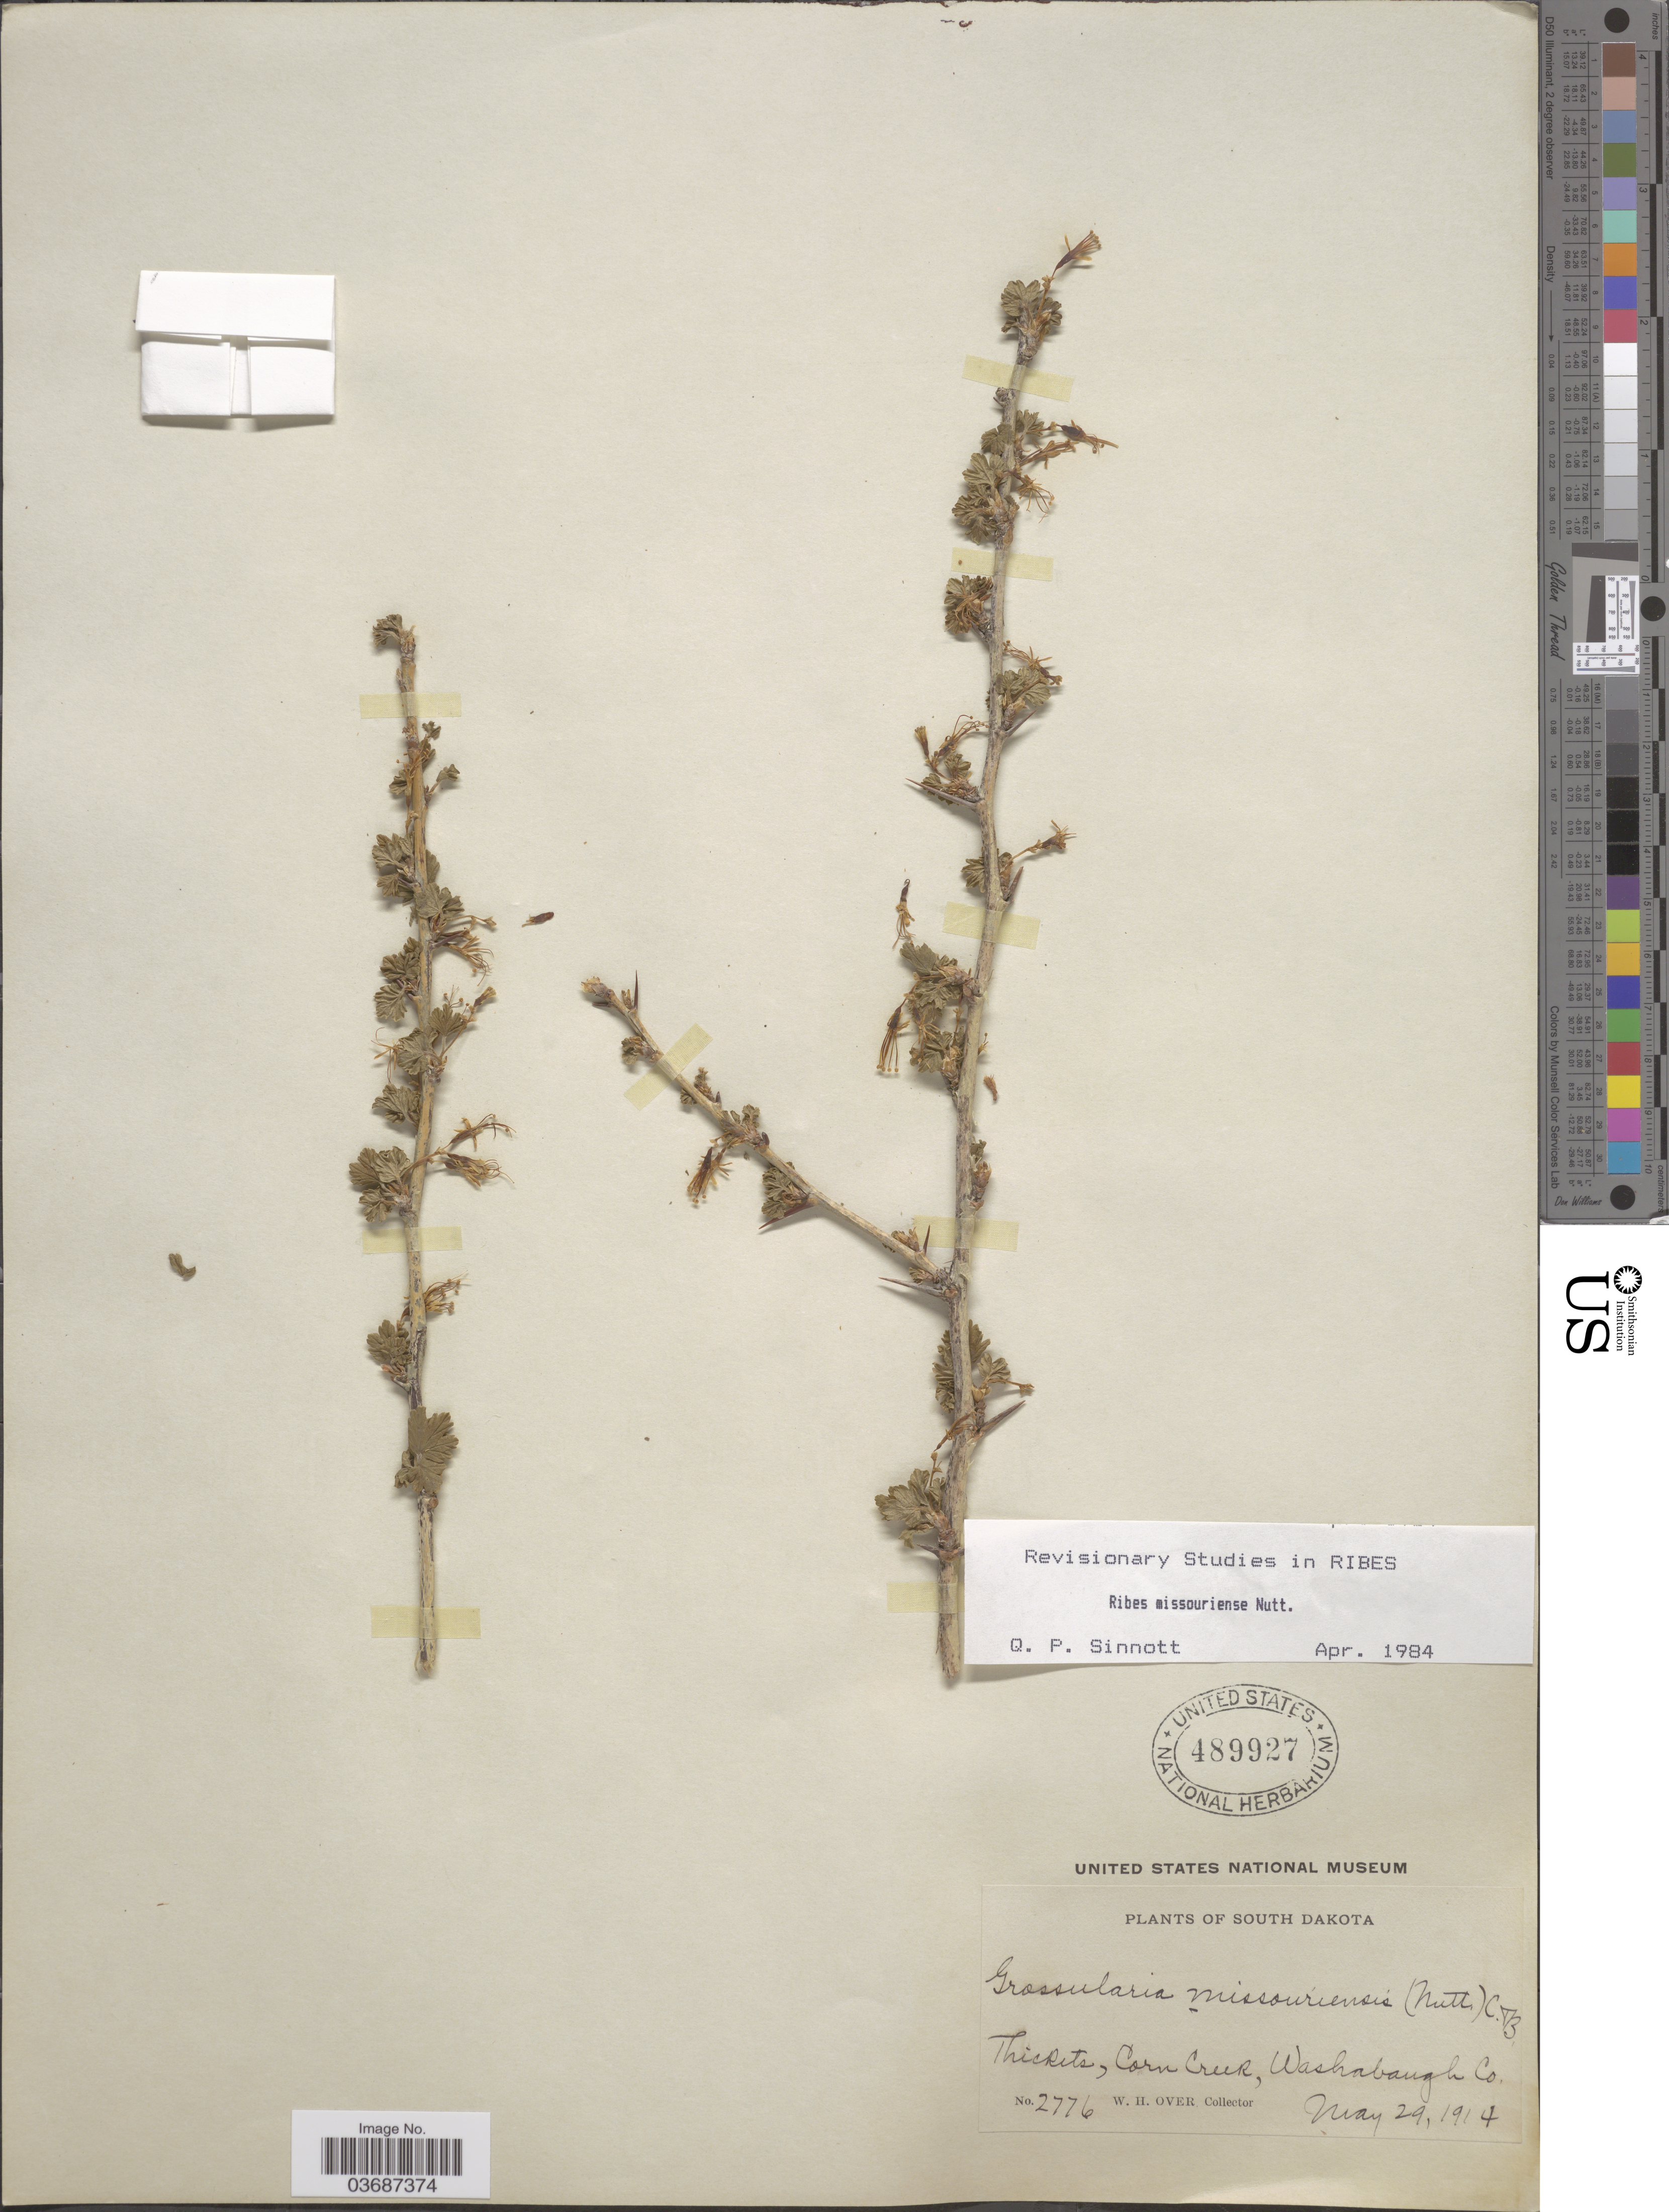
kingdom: Plantae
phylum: Tracheophyta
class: Magnoliopsida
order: Saxifragales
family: Grossulariaceae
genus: Ribes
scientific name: Ribes hirtellum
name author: Michx.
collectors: W. Over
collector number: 2776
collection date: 1914-05-29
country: United States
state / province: South Dakota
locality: Thickets, Corn Creek, Washabaugh Co.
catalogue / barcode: US 489927